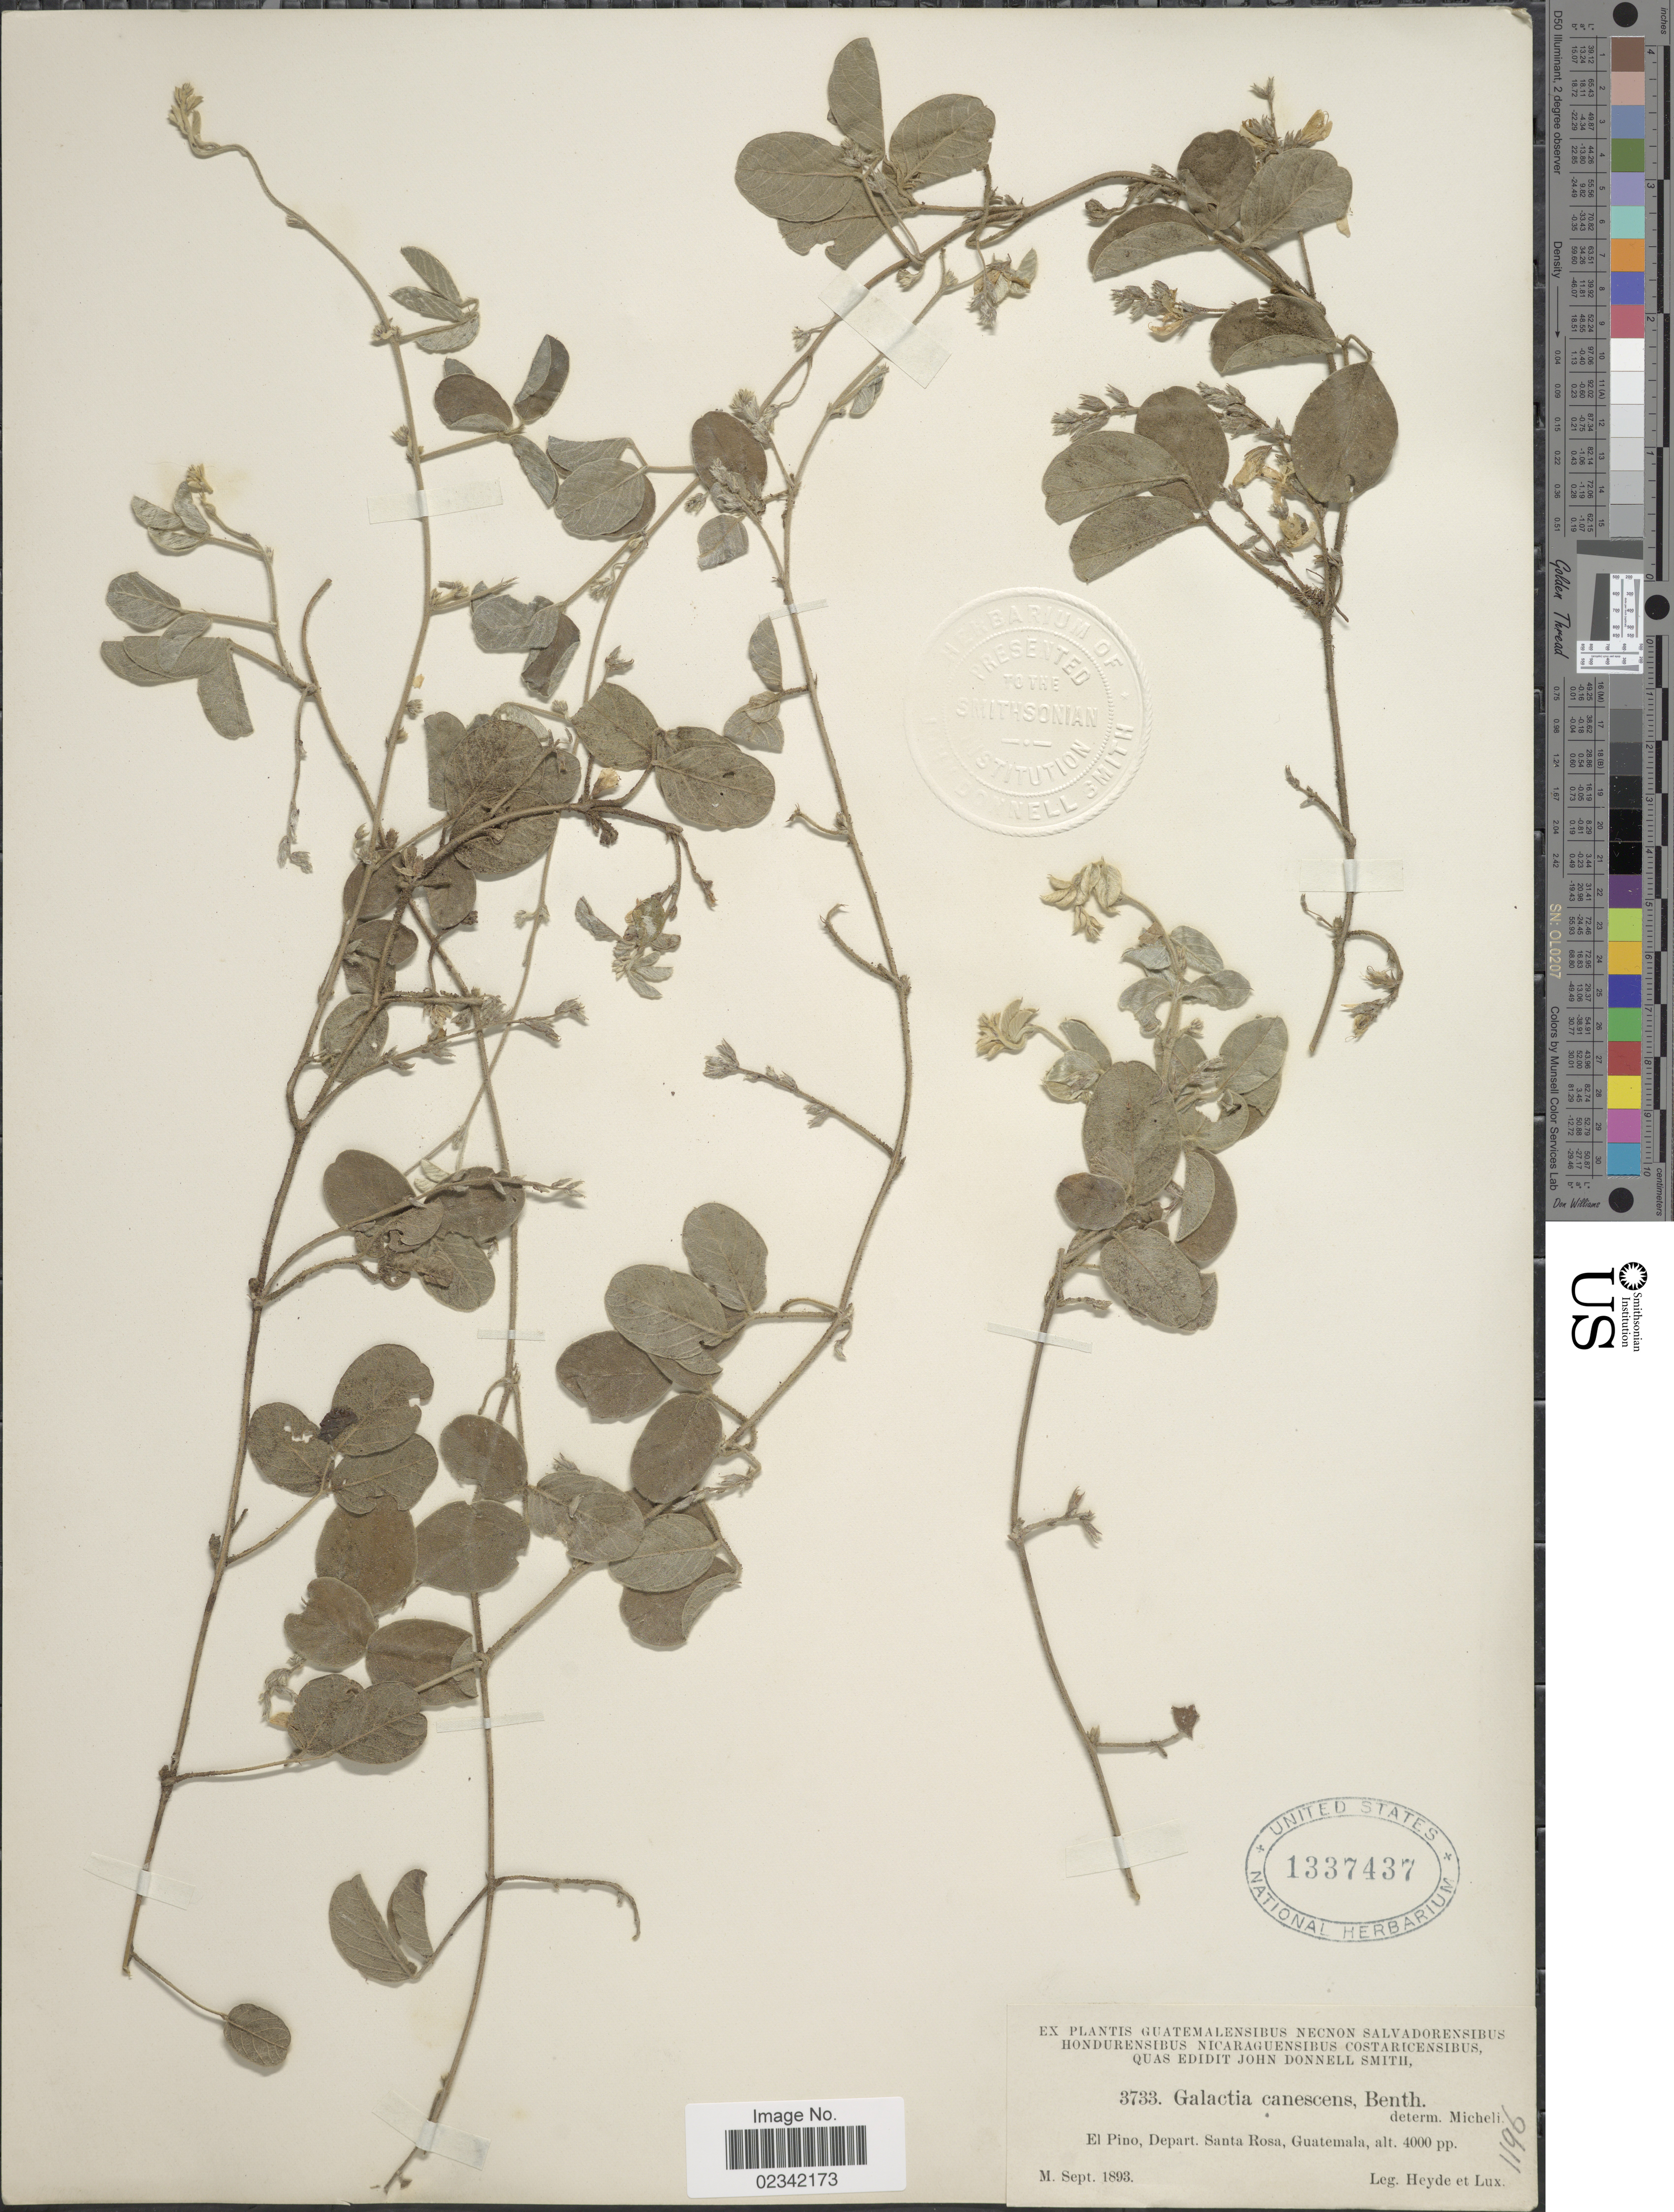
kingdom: Plantae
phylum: Tracheophyta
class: Magnoliopsida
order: Fabales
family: Fabaceae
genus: Galactia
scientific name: Galactia striata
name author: (Jacq.) Urb.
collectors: Heyde & Lux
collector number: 3733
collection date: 1893-09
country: Guatemala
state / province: Santa Rosa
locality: El Pino, Depart. Santa Rosa, Guatemala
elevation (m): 1219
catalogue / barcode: US 1337437